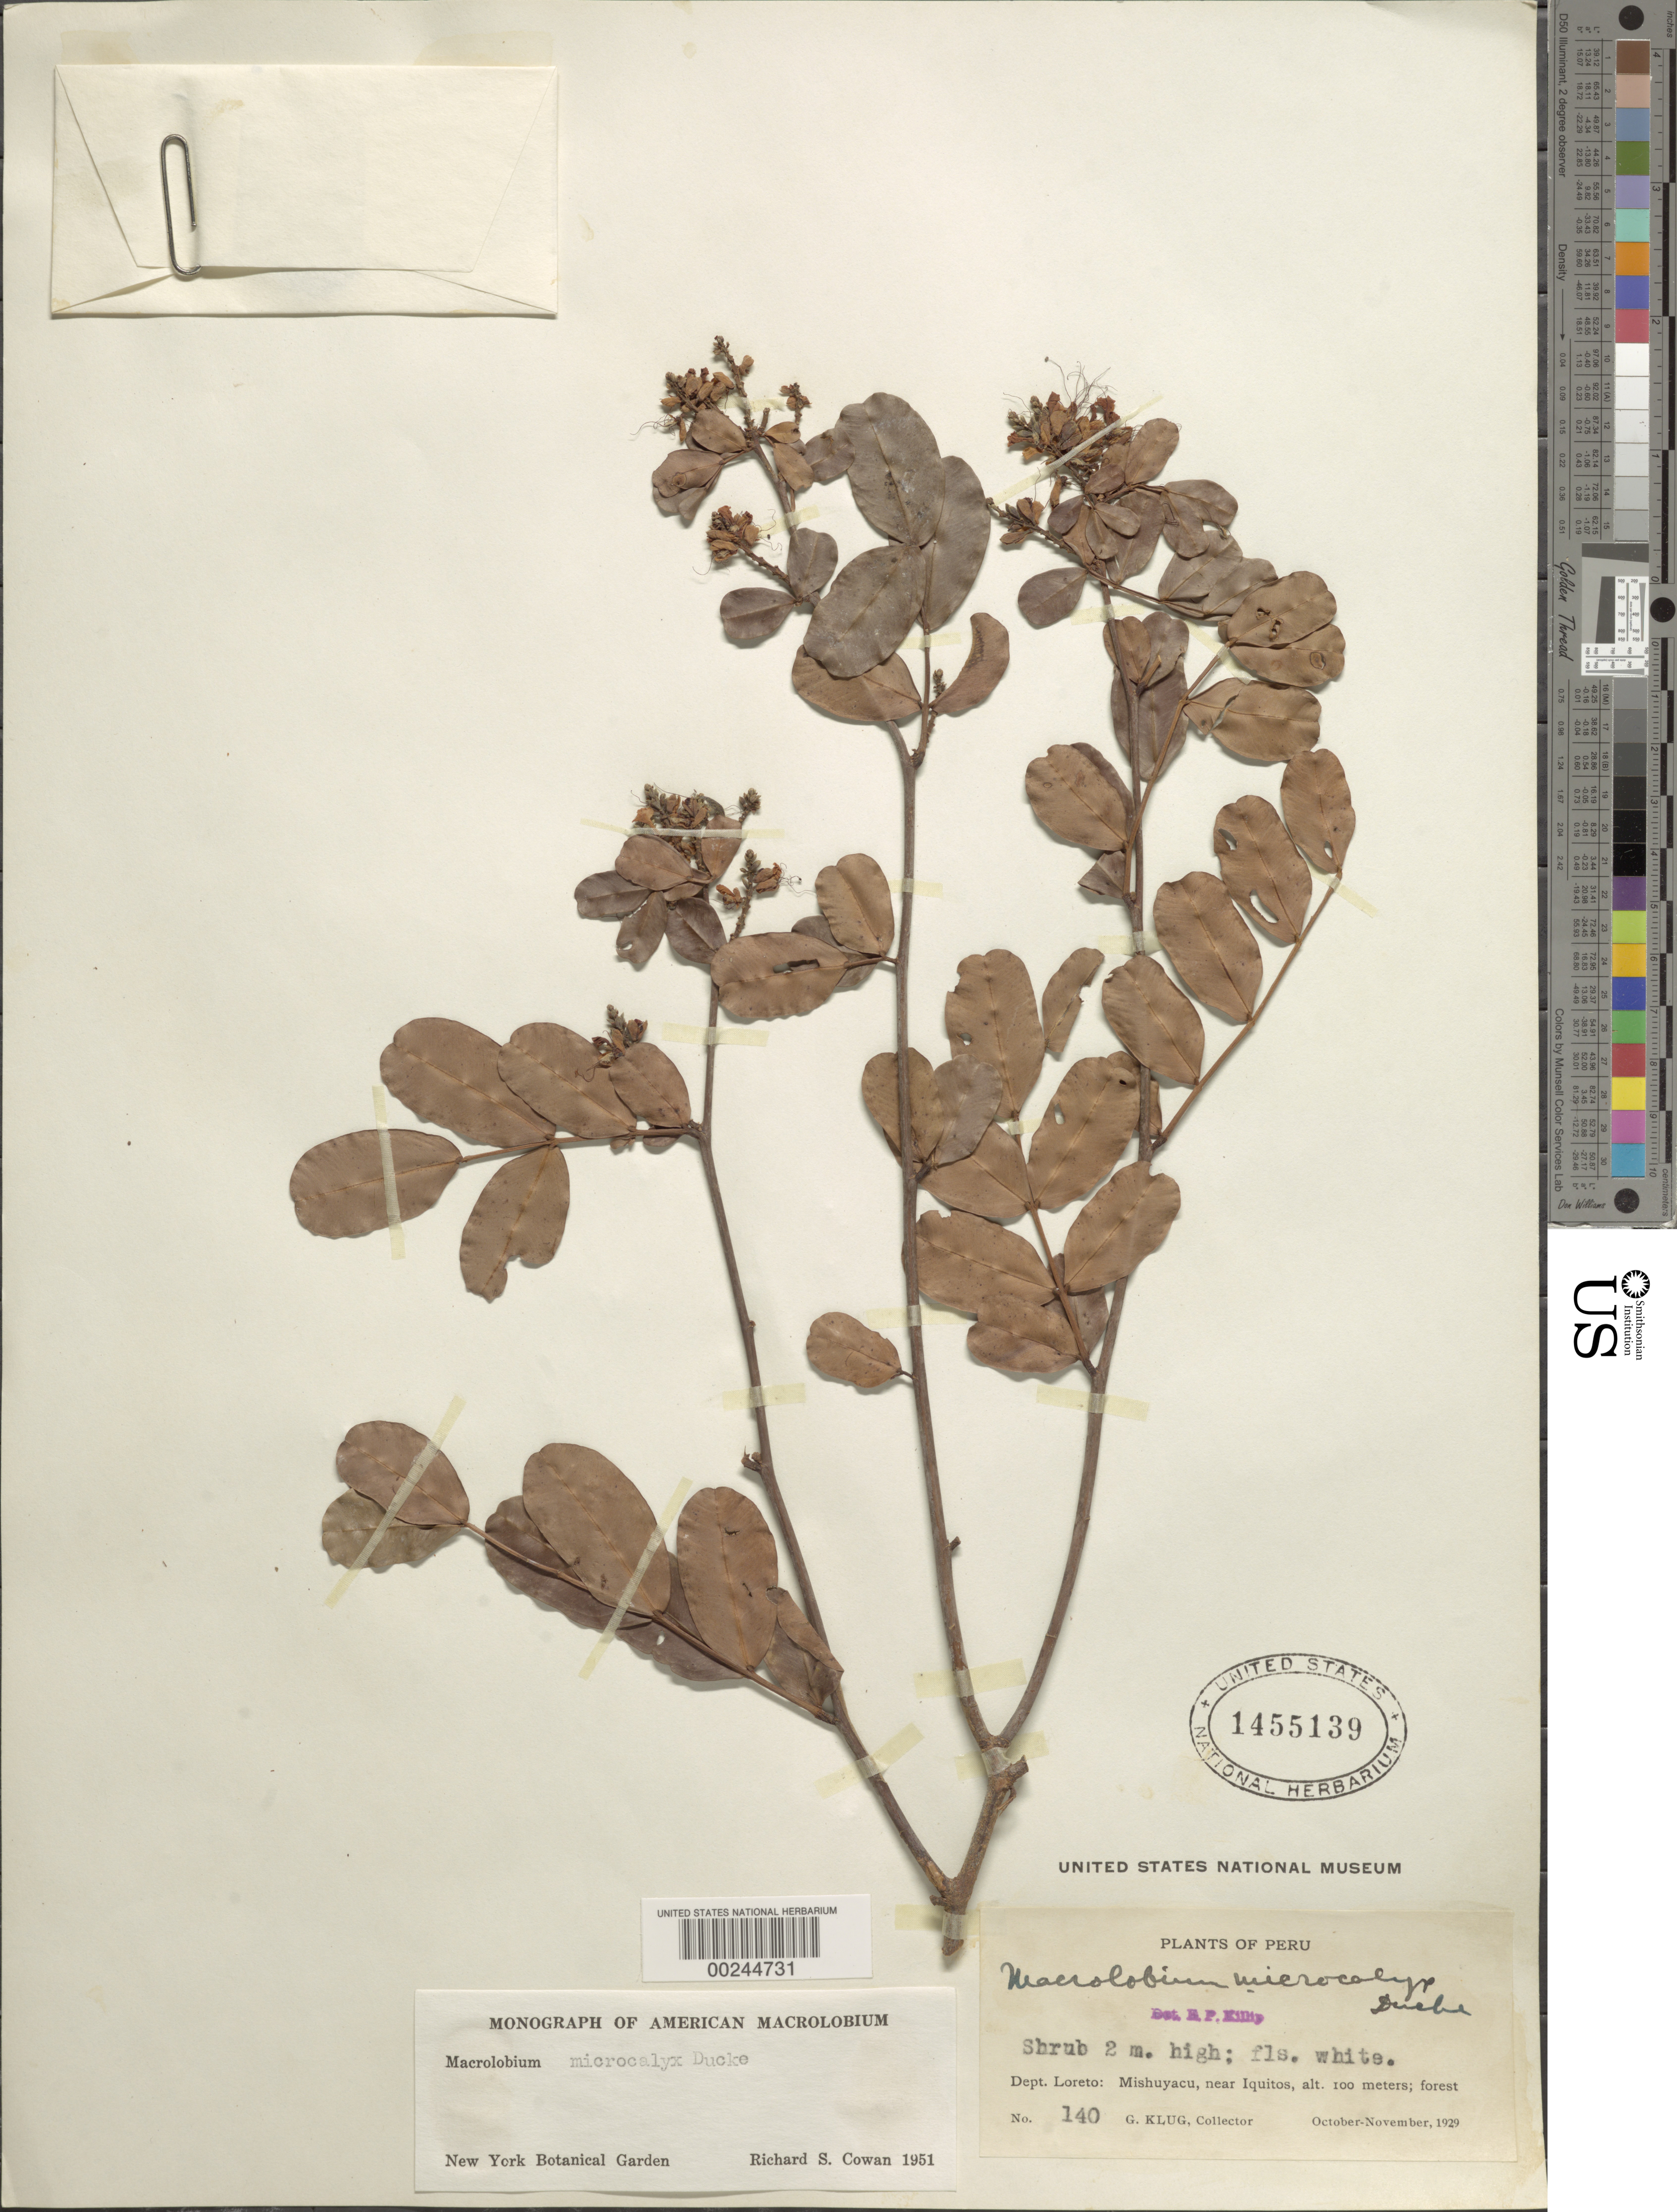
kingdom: Plantae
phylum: Tracheophyta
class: Magnoliopsida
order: Fabales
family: Fabaceae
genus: Macrolobium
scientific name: Macrolobium microcalyx var. microcalyx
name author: Ducke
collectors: G. Klug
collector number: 140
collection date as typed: Oct 1929 to -- Nov 1929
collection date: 1929-10/1929-11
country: Peru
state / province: Loreto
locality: Mishuyacu, near Iquitos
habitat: Forest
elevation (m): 672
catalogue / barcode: US 1455139